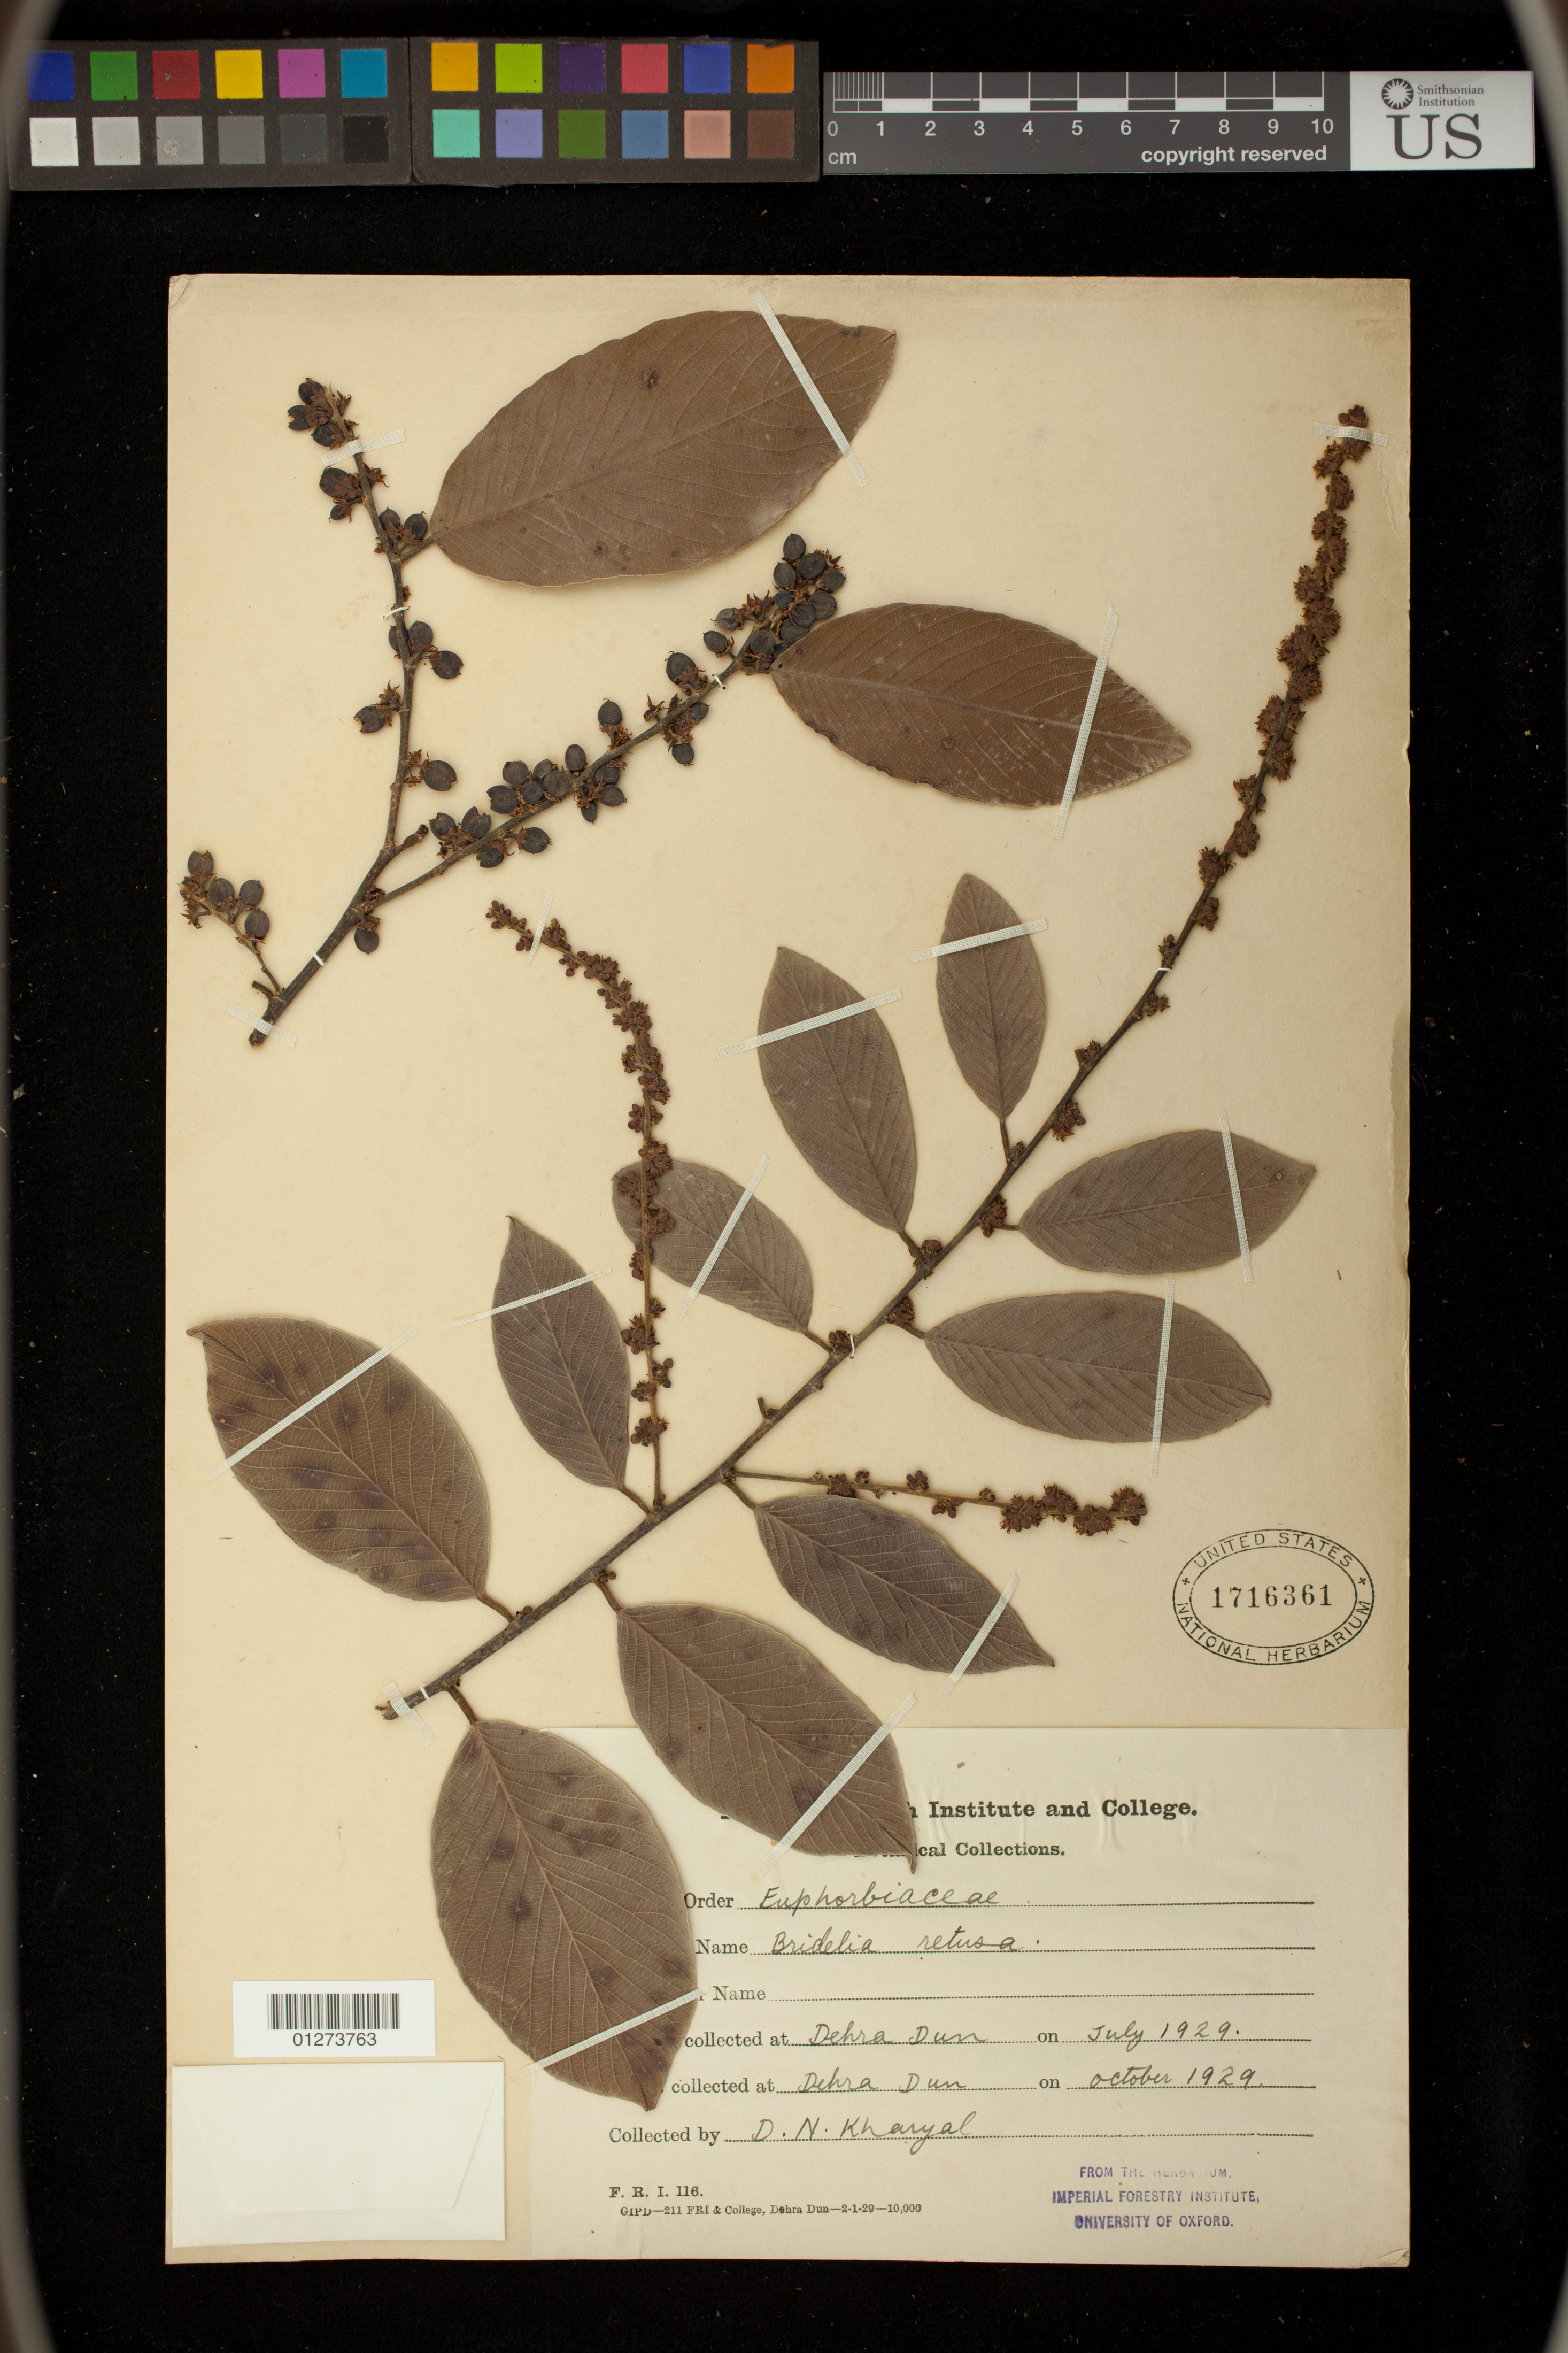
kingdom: Plantae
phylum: Tracheophyta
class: Magnoliopsida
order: Malpighiales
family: Phyllanthaceae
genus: Bridelia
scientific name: Bridelia retusa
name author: (L.) A. Juss.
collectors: D. N. Kharyal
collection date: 1929-07/1929-10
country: India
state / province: Uttarakhand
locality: Dehra Dun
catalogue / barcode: US 1716361